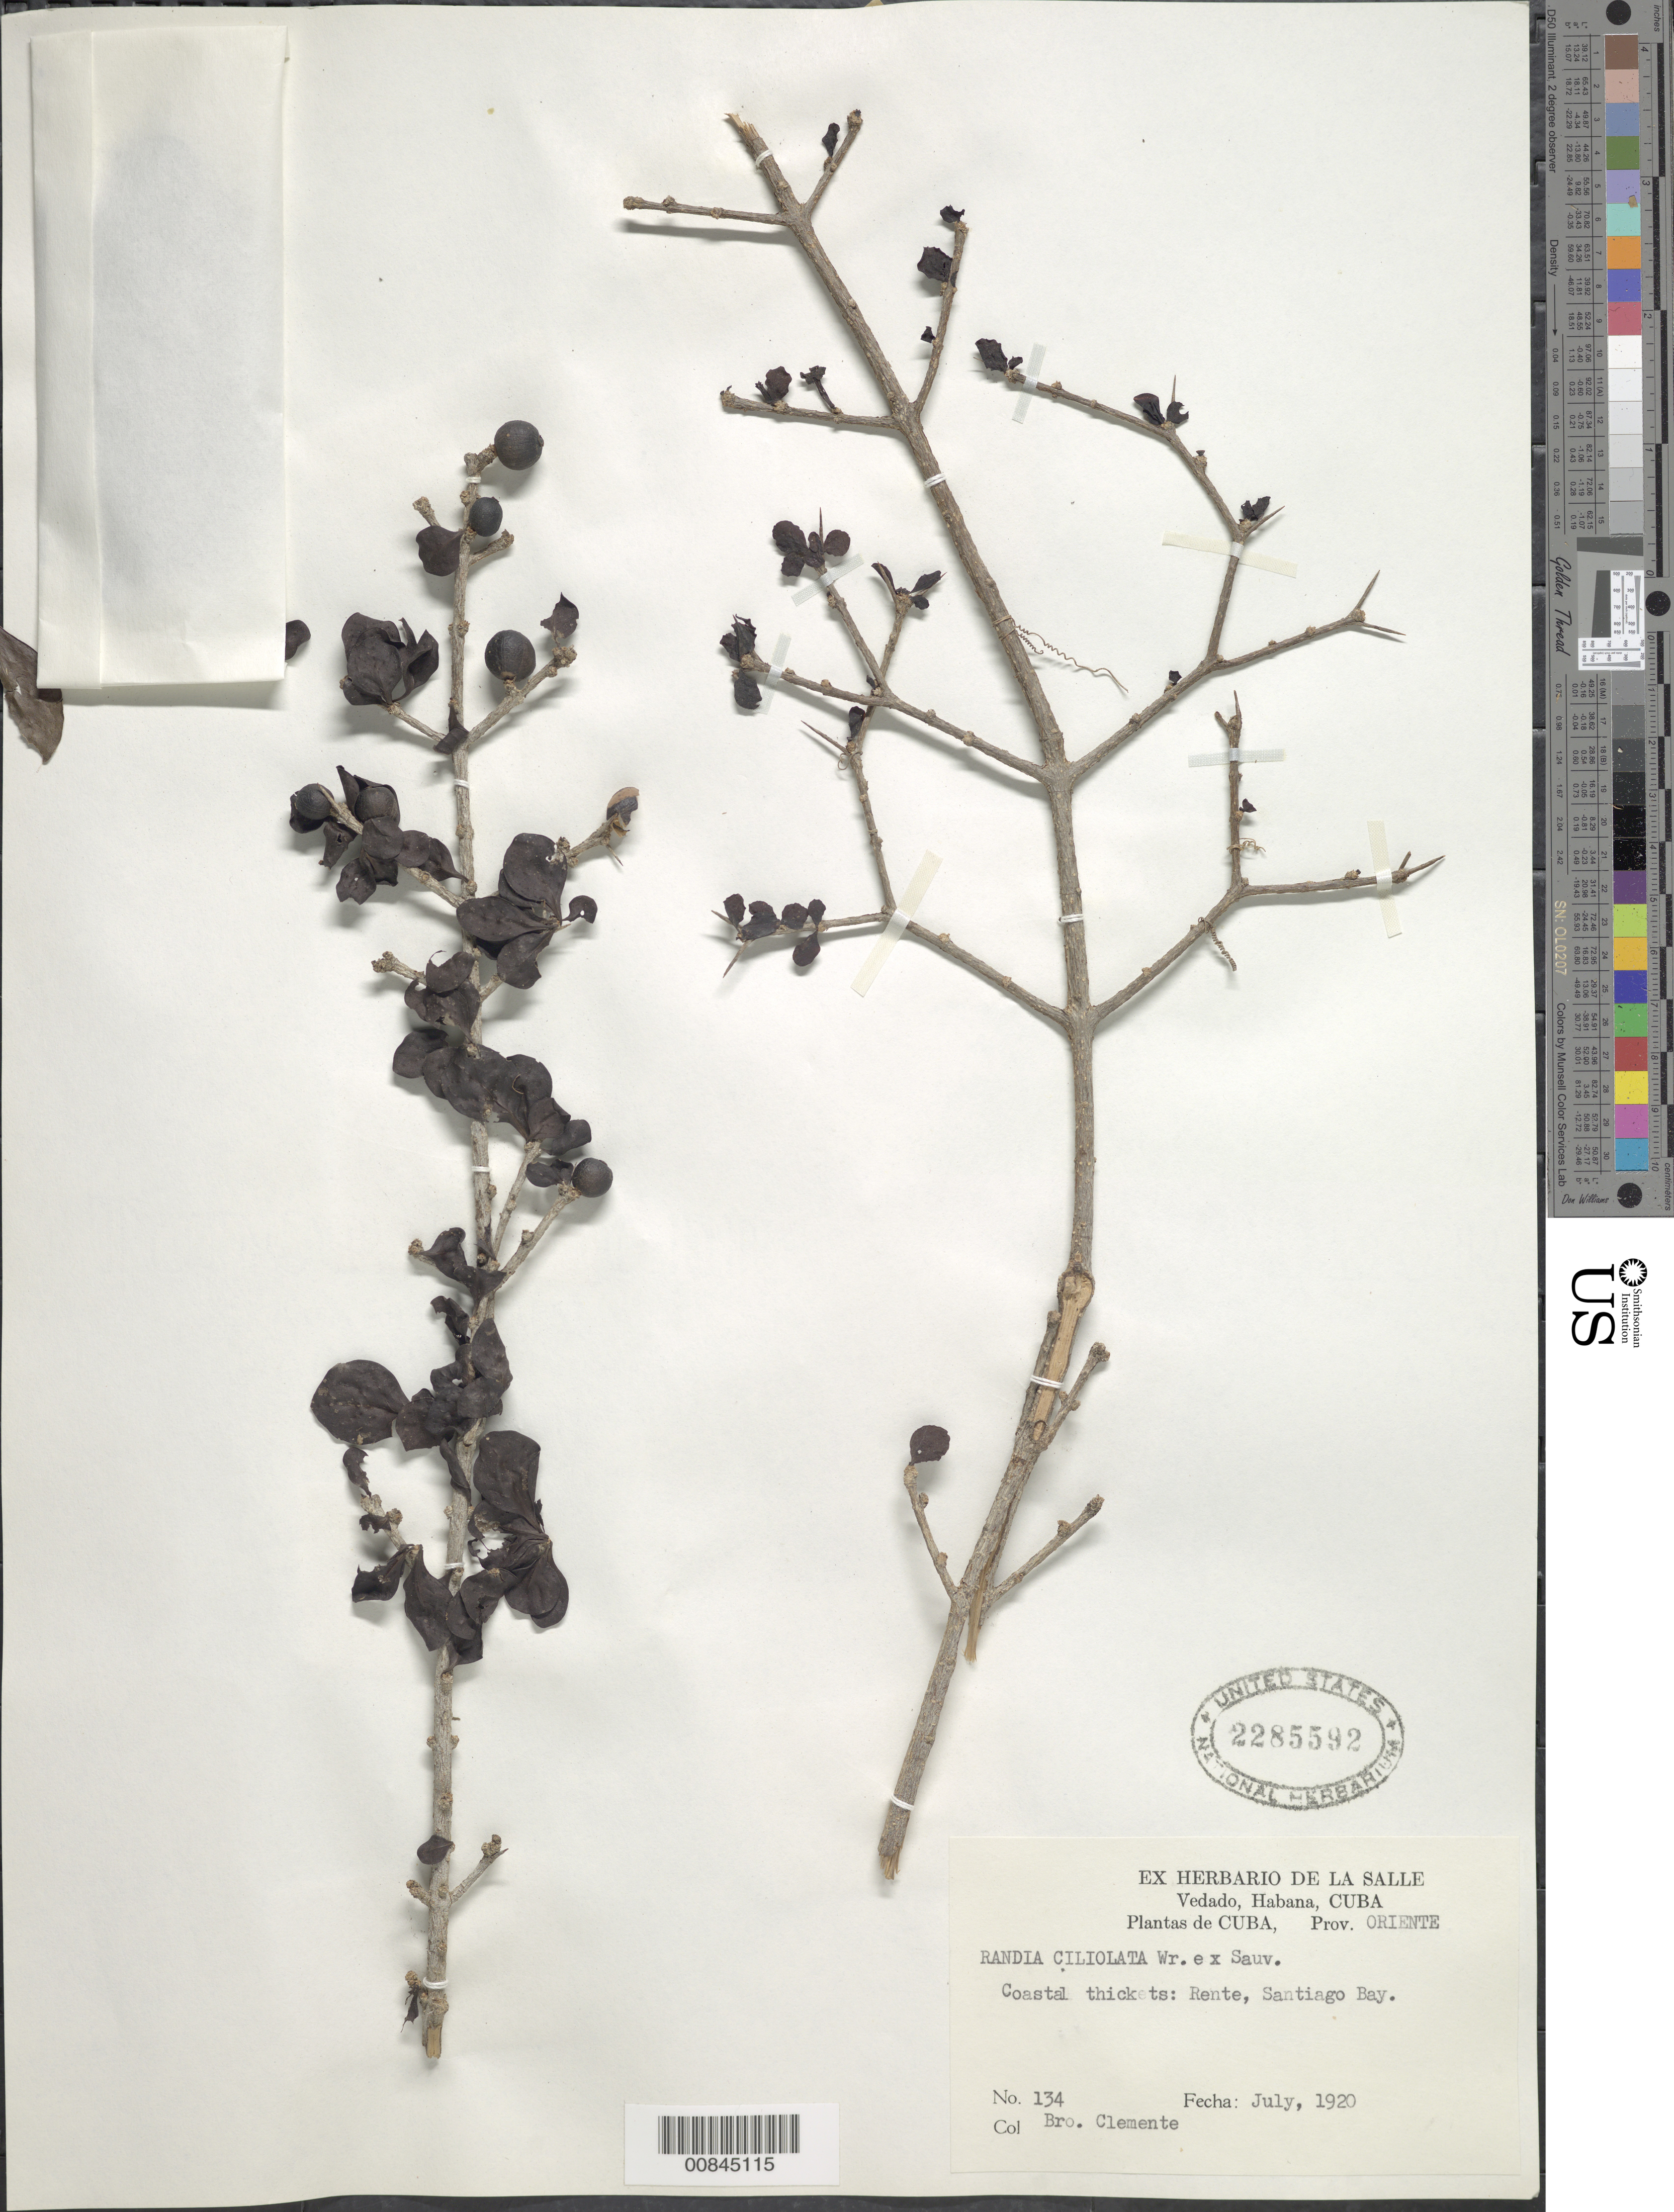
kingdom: Plantae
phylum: Tracheophyta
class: Magnoliopsida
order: Gentianales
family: Rubiaceae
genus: Randia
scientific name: Randia ciliolata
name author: C. Wright in Sauvalle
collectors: Bro. Clemente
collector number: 134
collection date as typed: Jul 1920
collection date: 1920-07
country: Cuba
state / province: Oriente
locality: Rente, Santiago Bay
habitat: Coastal thickets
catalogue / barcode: US 2285592